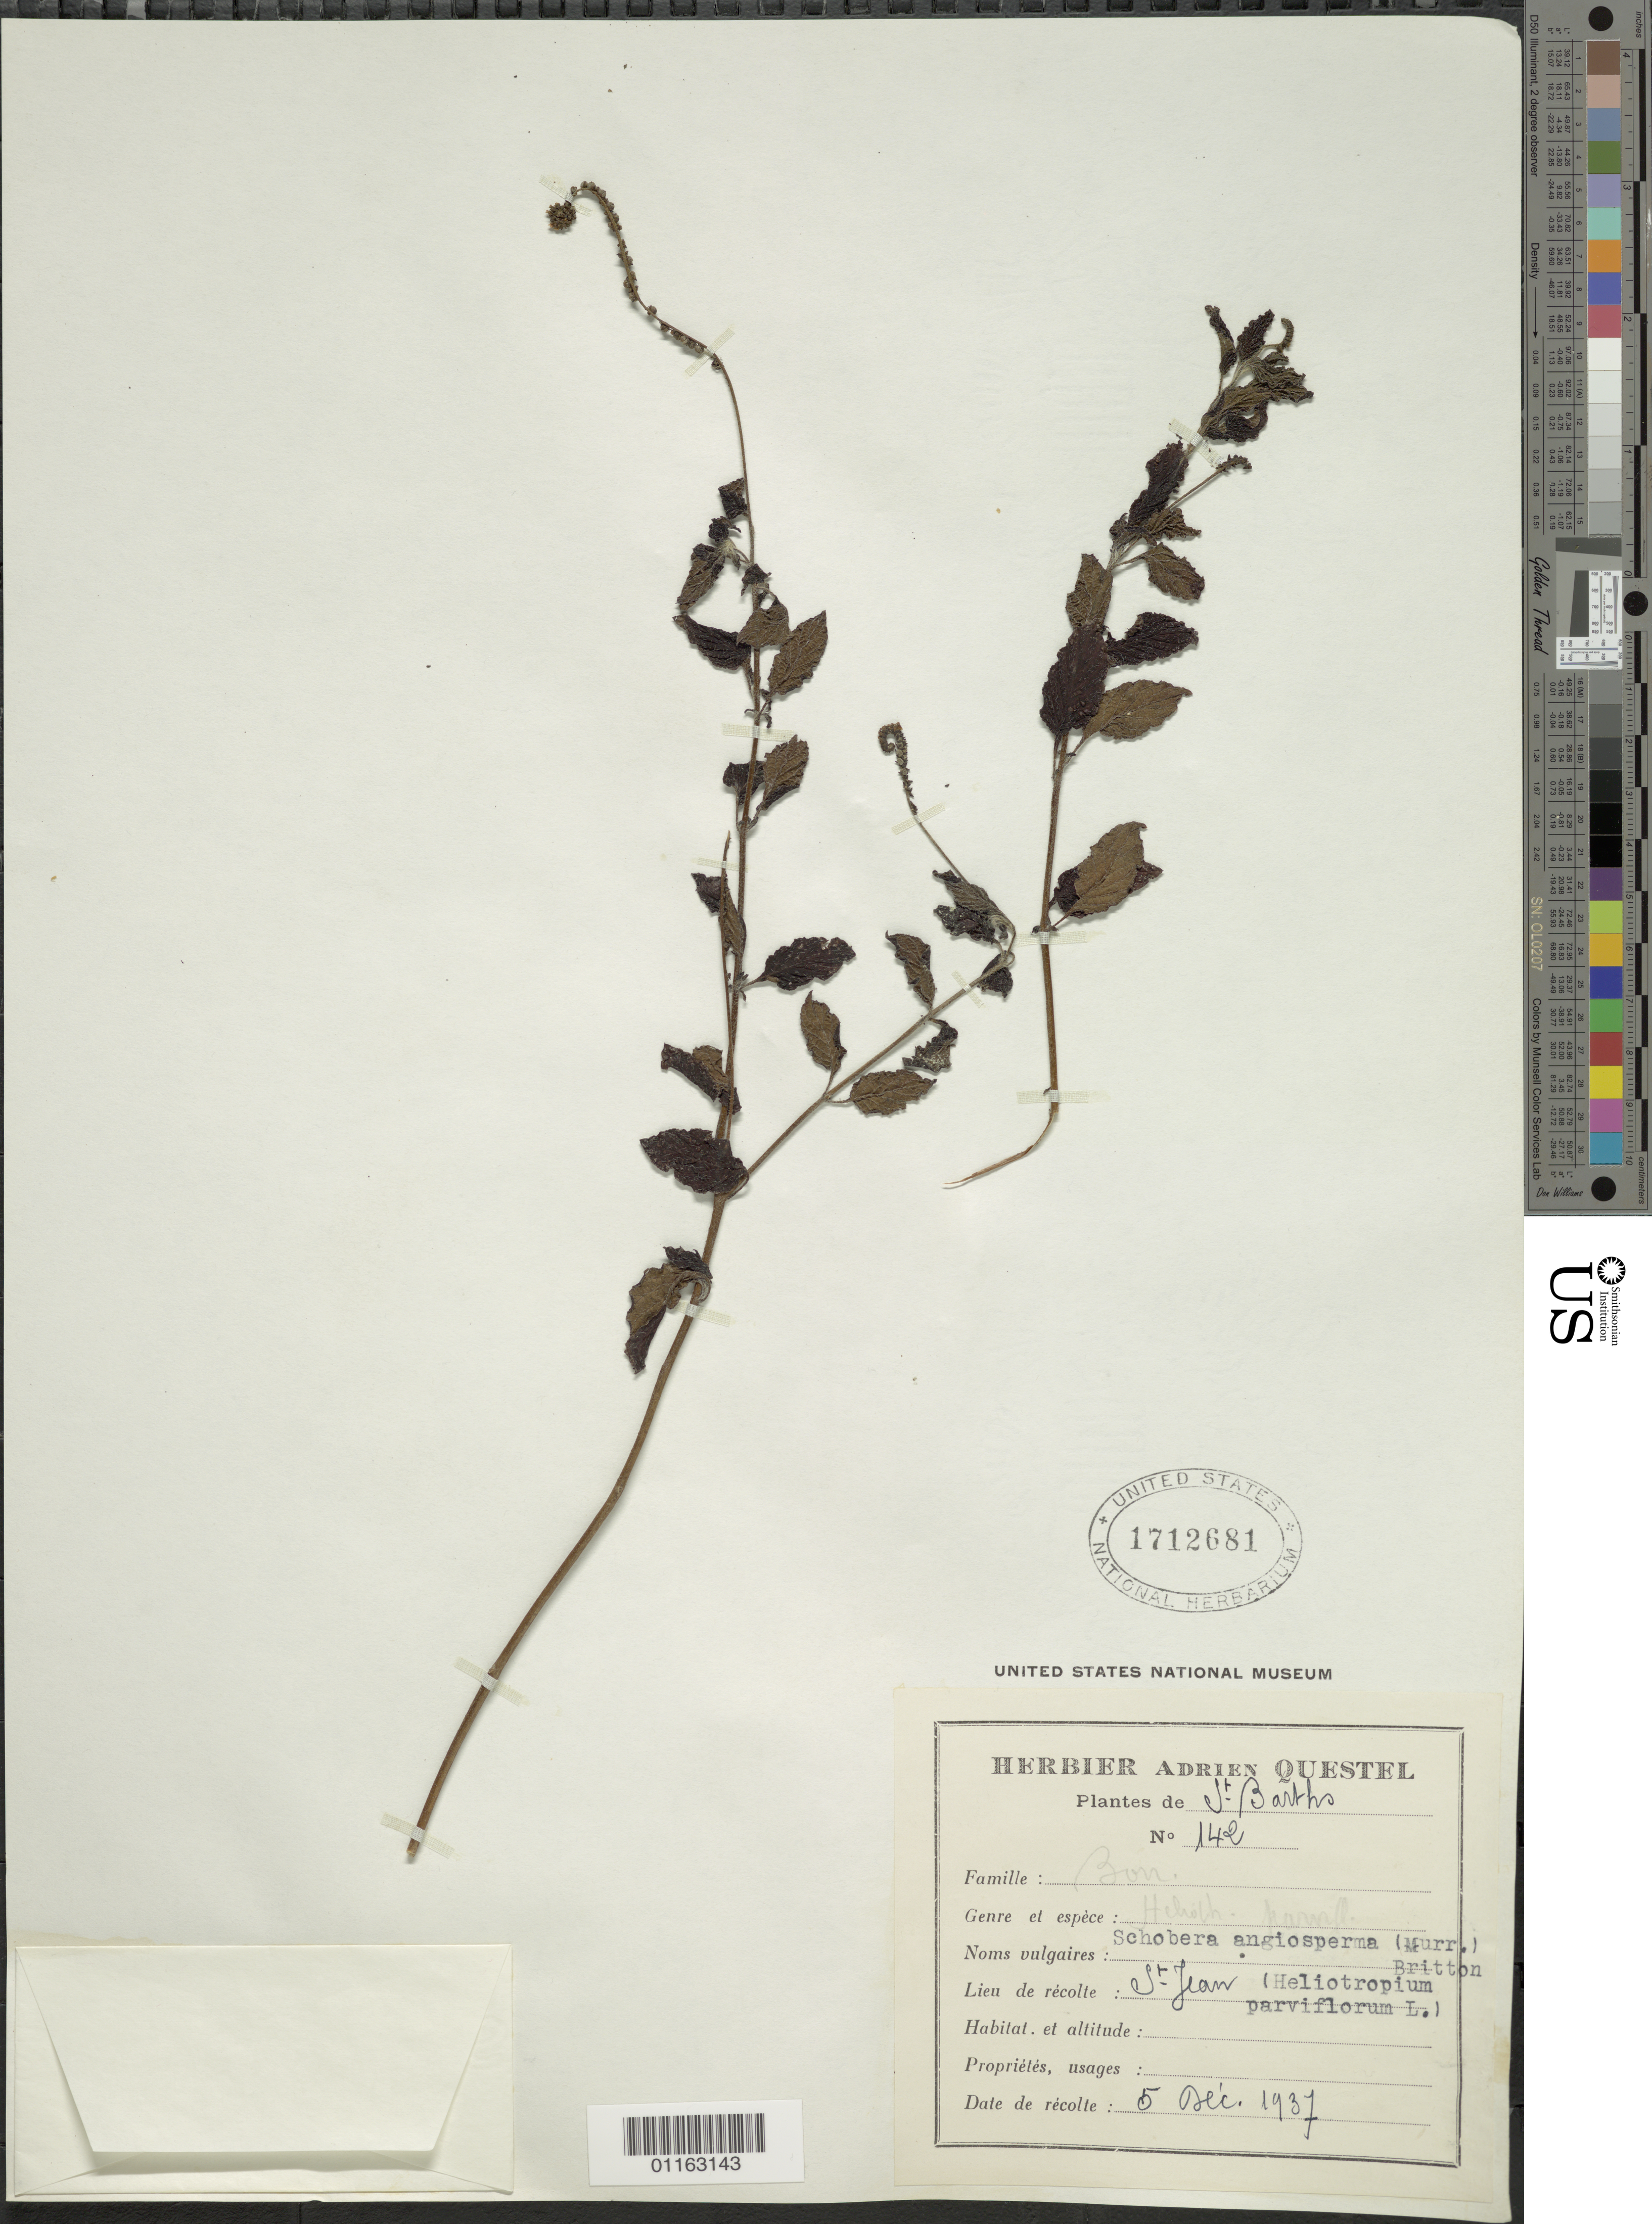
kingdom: Plantae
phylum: Tracheophyta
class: Magnoliopsida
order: Boraginales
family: Heliotropiaceae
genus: Schobera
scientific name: Schobera angiosperma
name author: (Murr.) Britton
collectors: A. Questel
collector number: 142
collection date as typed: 05 Dec 1937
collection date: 1937-12-05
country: Guadeloupe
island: St. Barthélemy I.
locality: St. Jean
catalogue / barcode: US 1712681